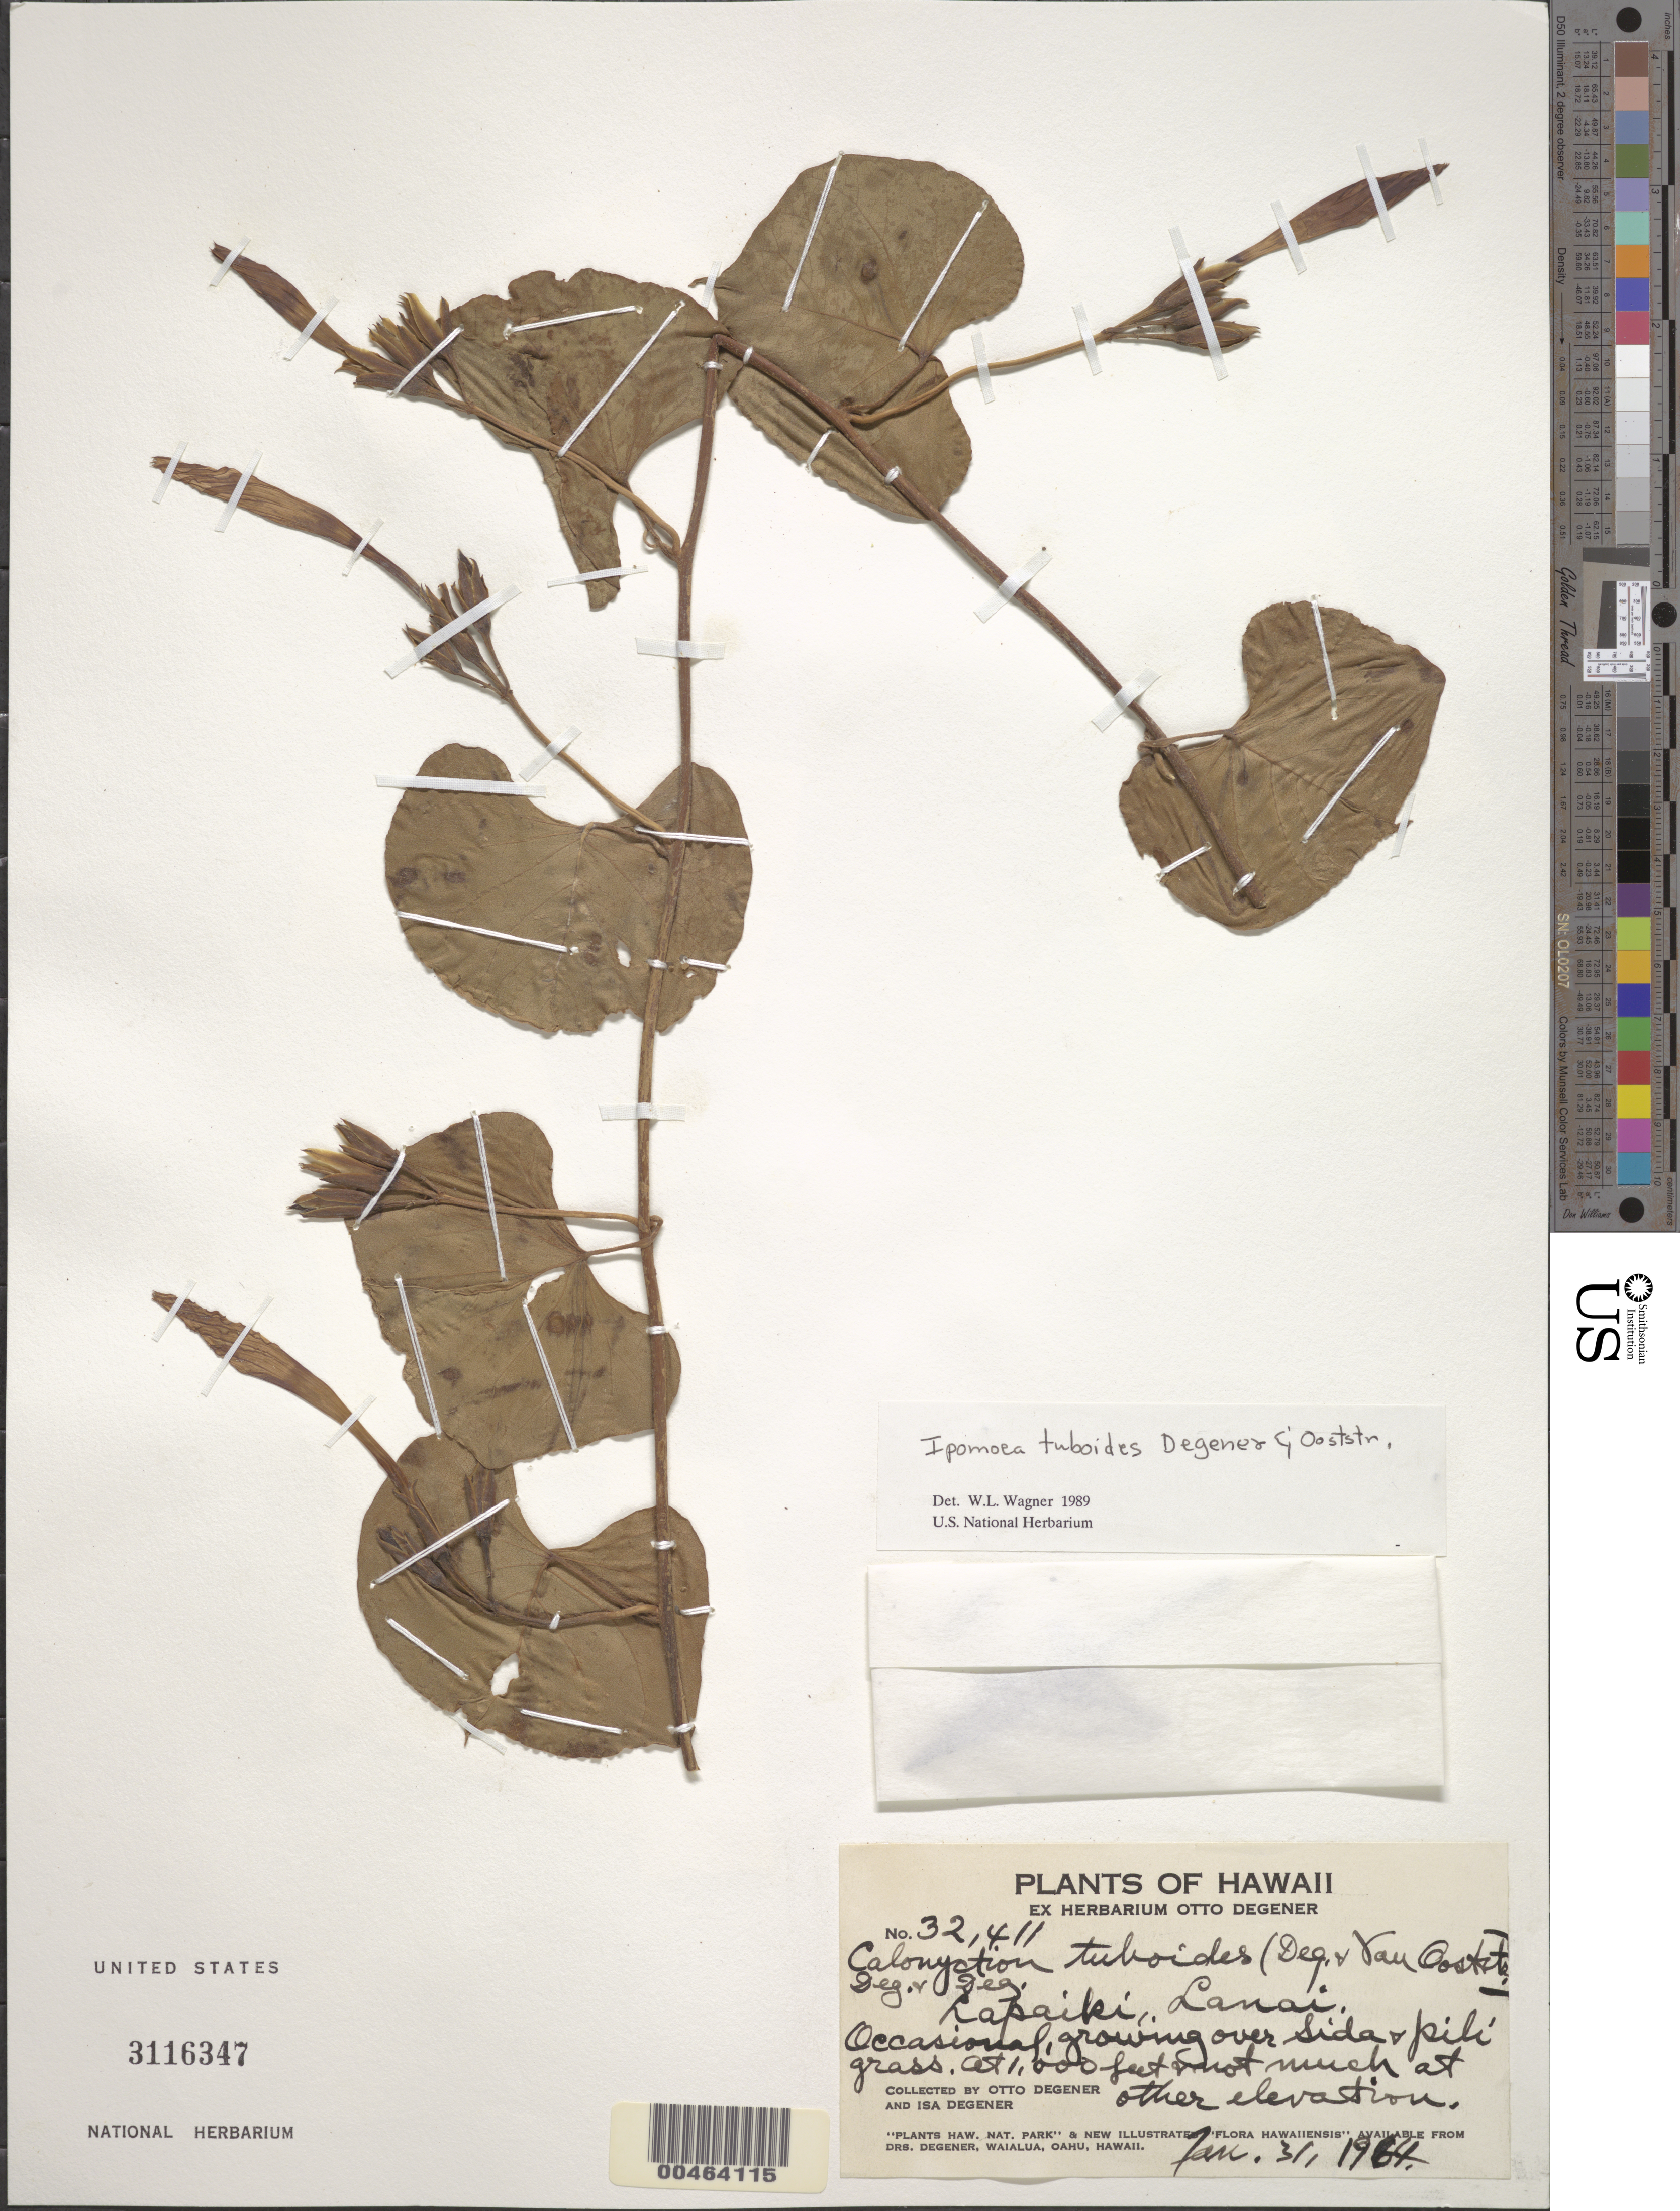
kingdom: Plantae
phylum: Tracheophyta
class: Magnoliopsida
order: Solanales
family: Convolvulaceae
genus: Ipomoea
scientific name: Ipomoea tuboides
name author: O. Deg. & Ooststr. in O. Deg.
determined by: Wagner, W. L., (BOT), Smithsonian Institution - National Museum of Natural History (UNITED STATES)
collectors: O. Degener & I. Degener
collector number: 32411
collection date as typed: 31 Jan 1964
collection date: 1964-01-31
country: United States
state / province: Hawaii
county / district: Maui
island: Lana'i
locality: Lapaiki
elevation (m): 305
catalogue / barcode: US 3116347